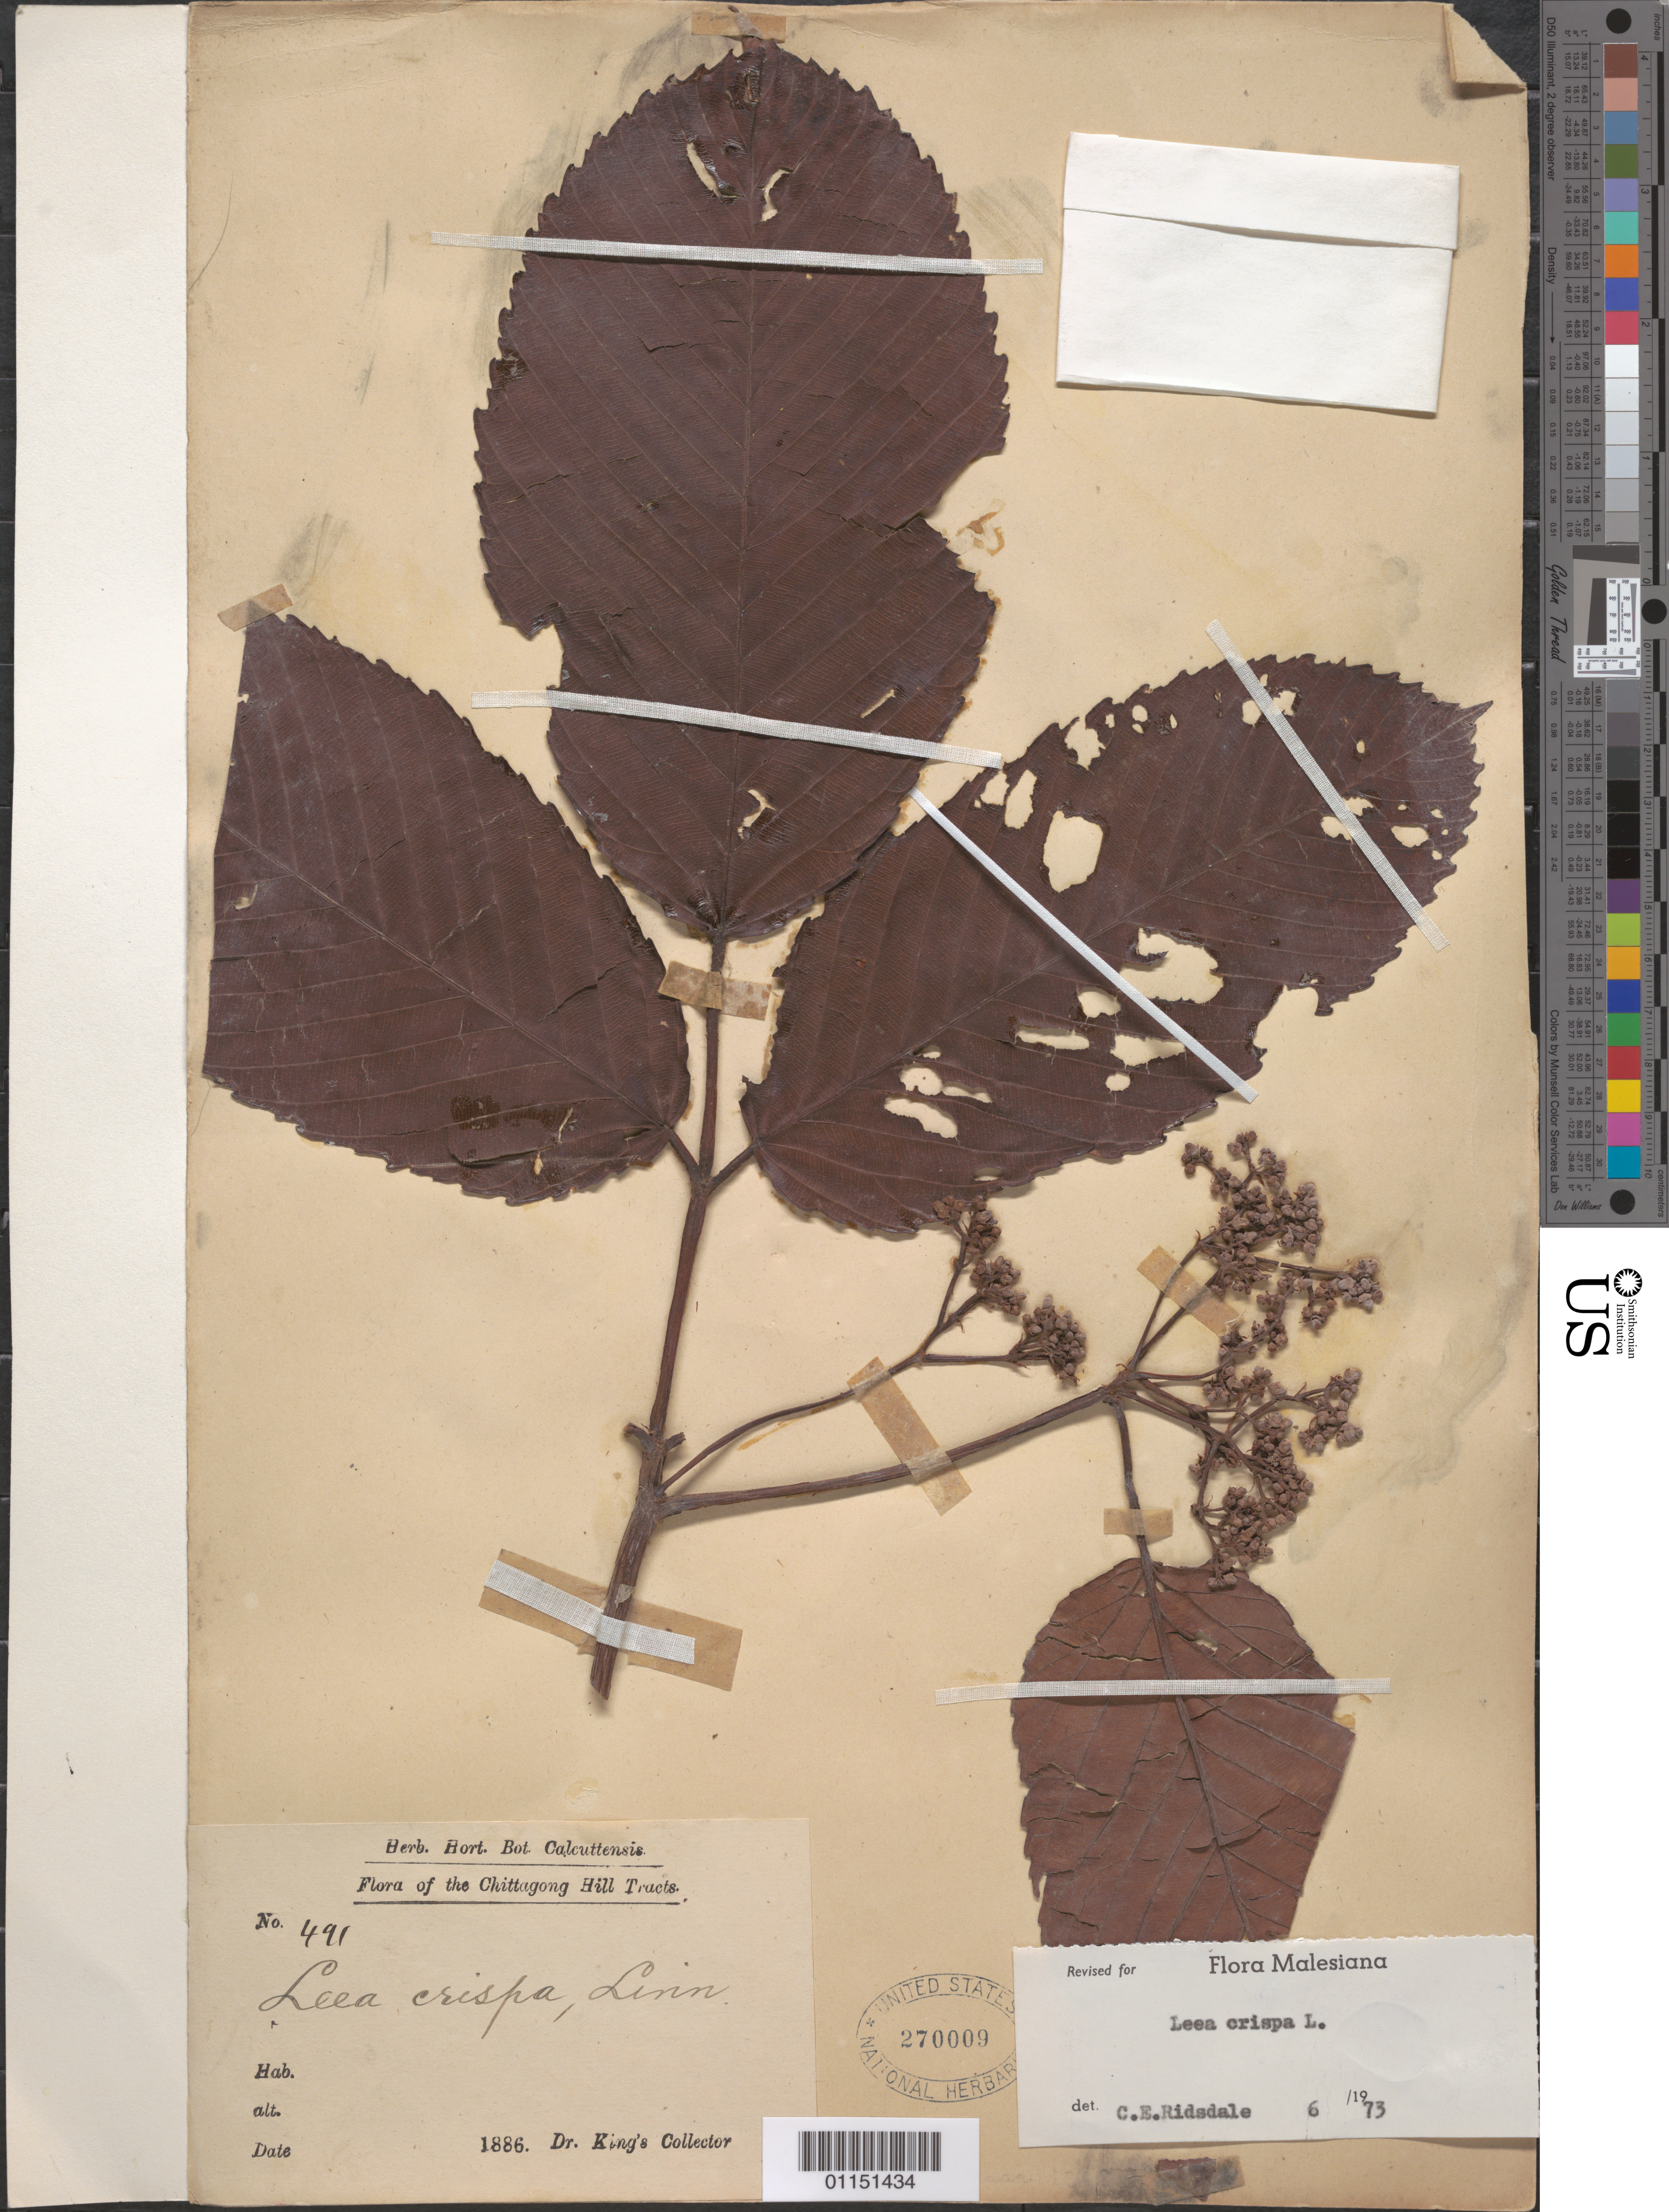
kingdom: Plantae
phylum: Tracheophyta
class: Magnoliopsida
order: Vitales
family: Vitaceae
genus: Leea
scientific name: Leea asiatica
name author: (L.) Ridsdale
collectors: G. King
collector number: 491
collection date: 1886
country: Bangladesh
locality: Chittagong Hill Tracts.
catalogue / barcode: US 270009